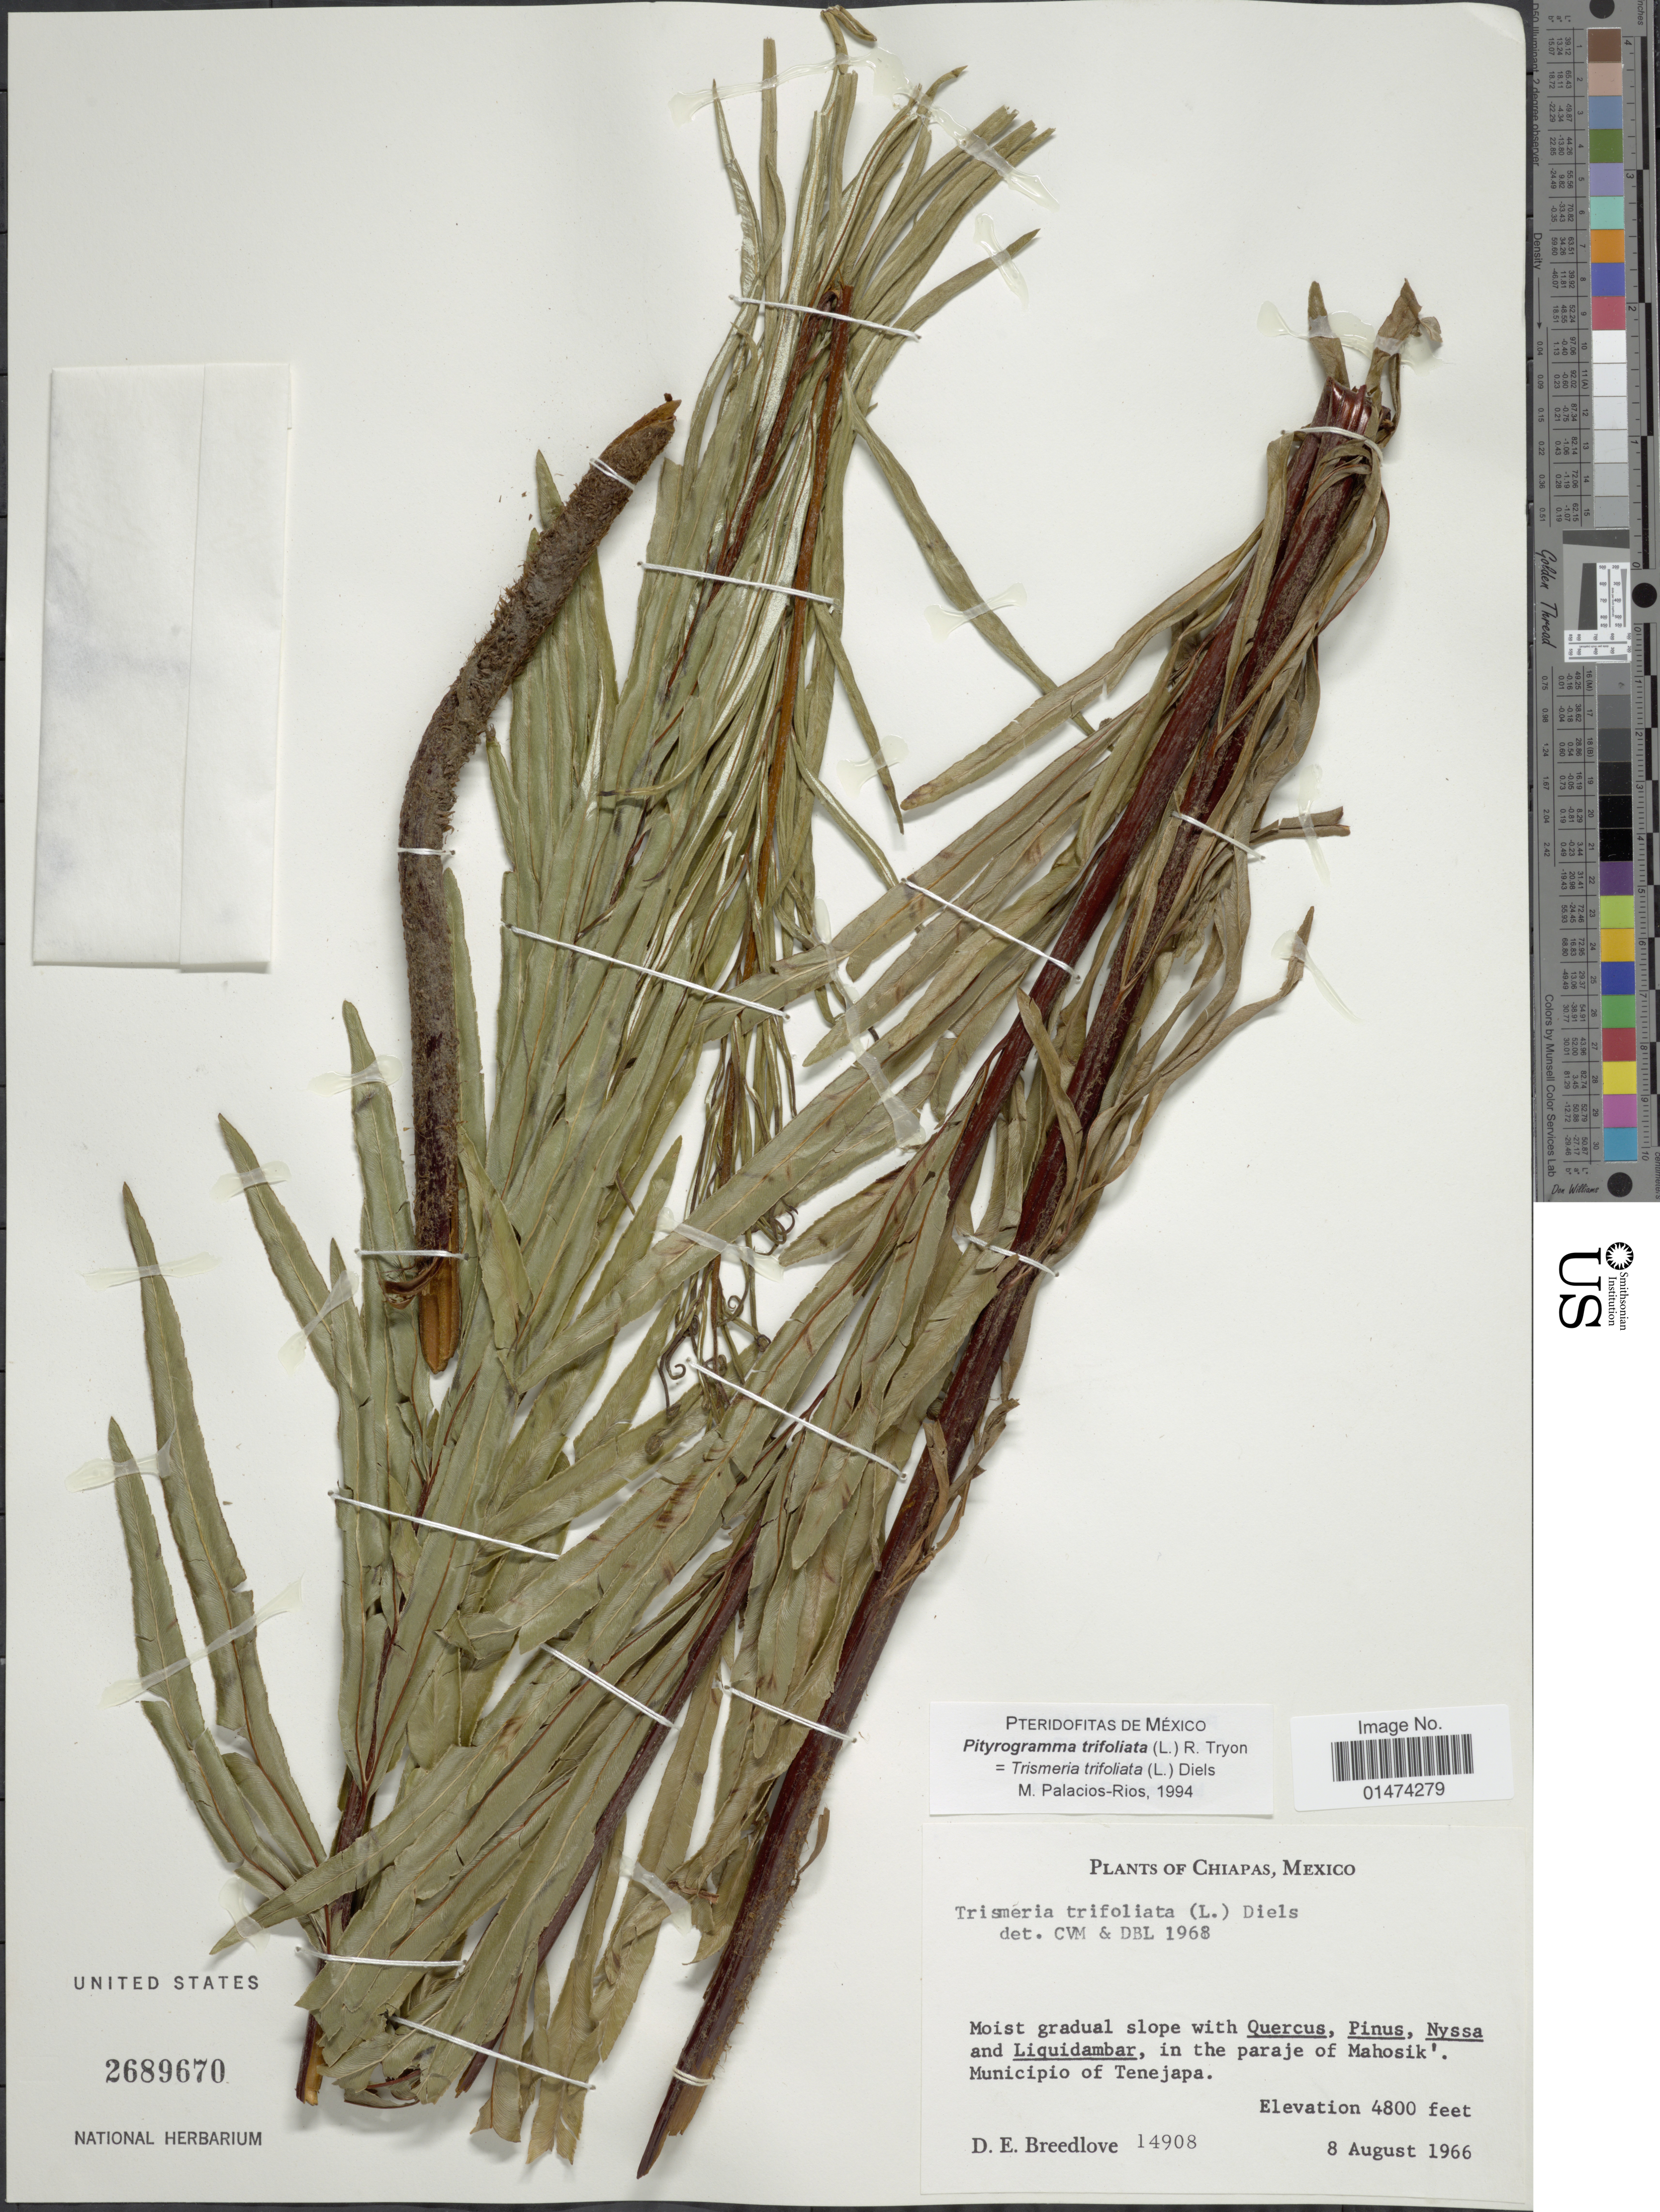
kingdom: Plantae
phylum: Tracheophyta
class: Polypodiopsida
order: Polypodiales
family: Pteridaceae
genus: Pityrogramma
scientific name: Pityrogramma trifoliata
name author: (L.) R.M. Tryon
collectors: D. E. Breedlove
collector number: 14908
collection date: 1966-08-08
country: Mexico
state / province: Chiapas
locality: Moist gradual slope with Quercus, Pinus, Nyssa and Liquidambar, in the paraje of Mahosik. Municipio of Tenejapa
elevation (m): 1463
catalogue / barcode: US 2689670